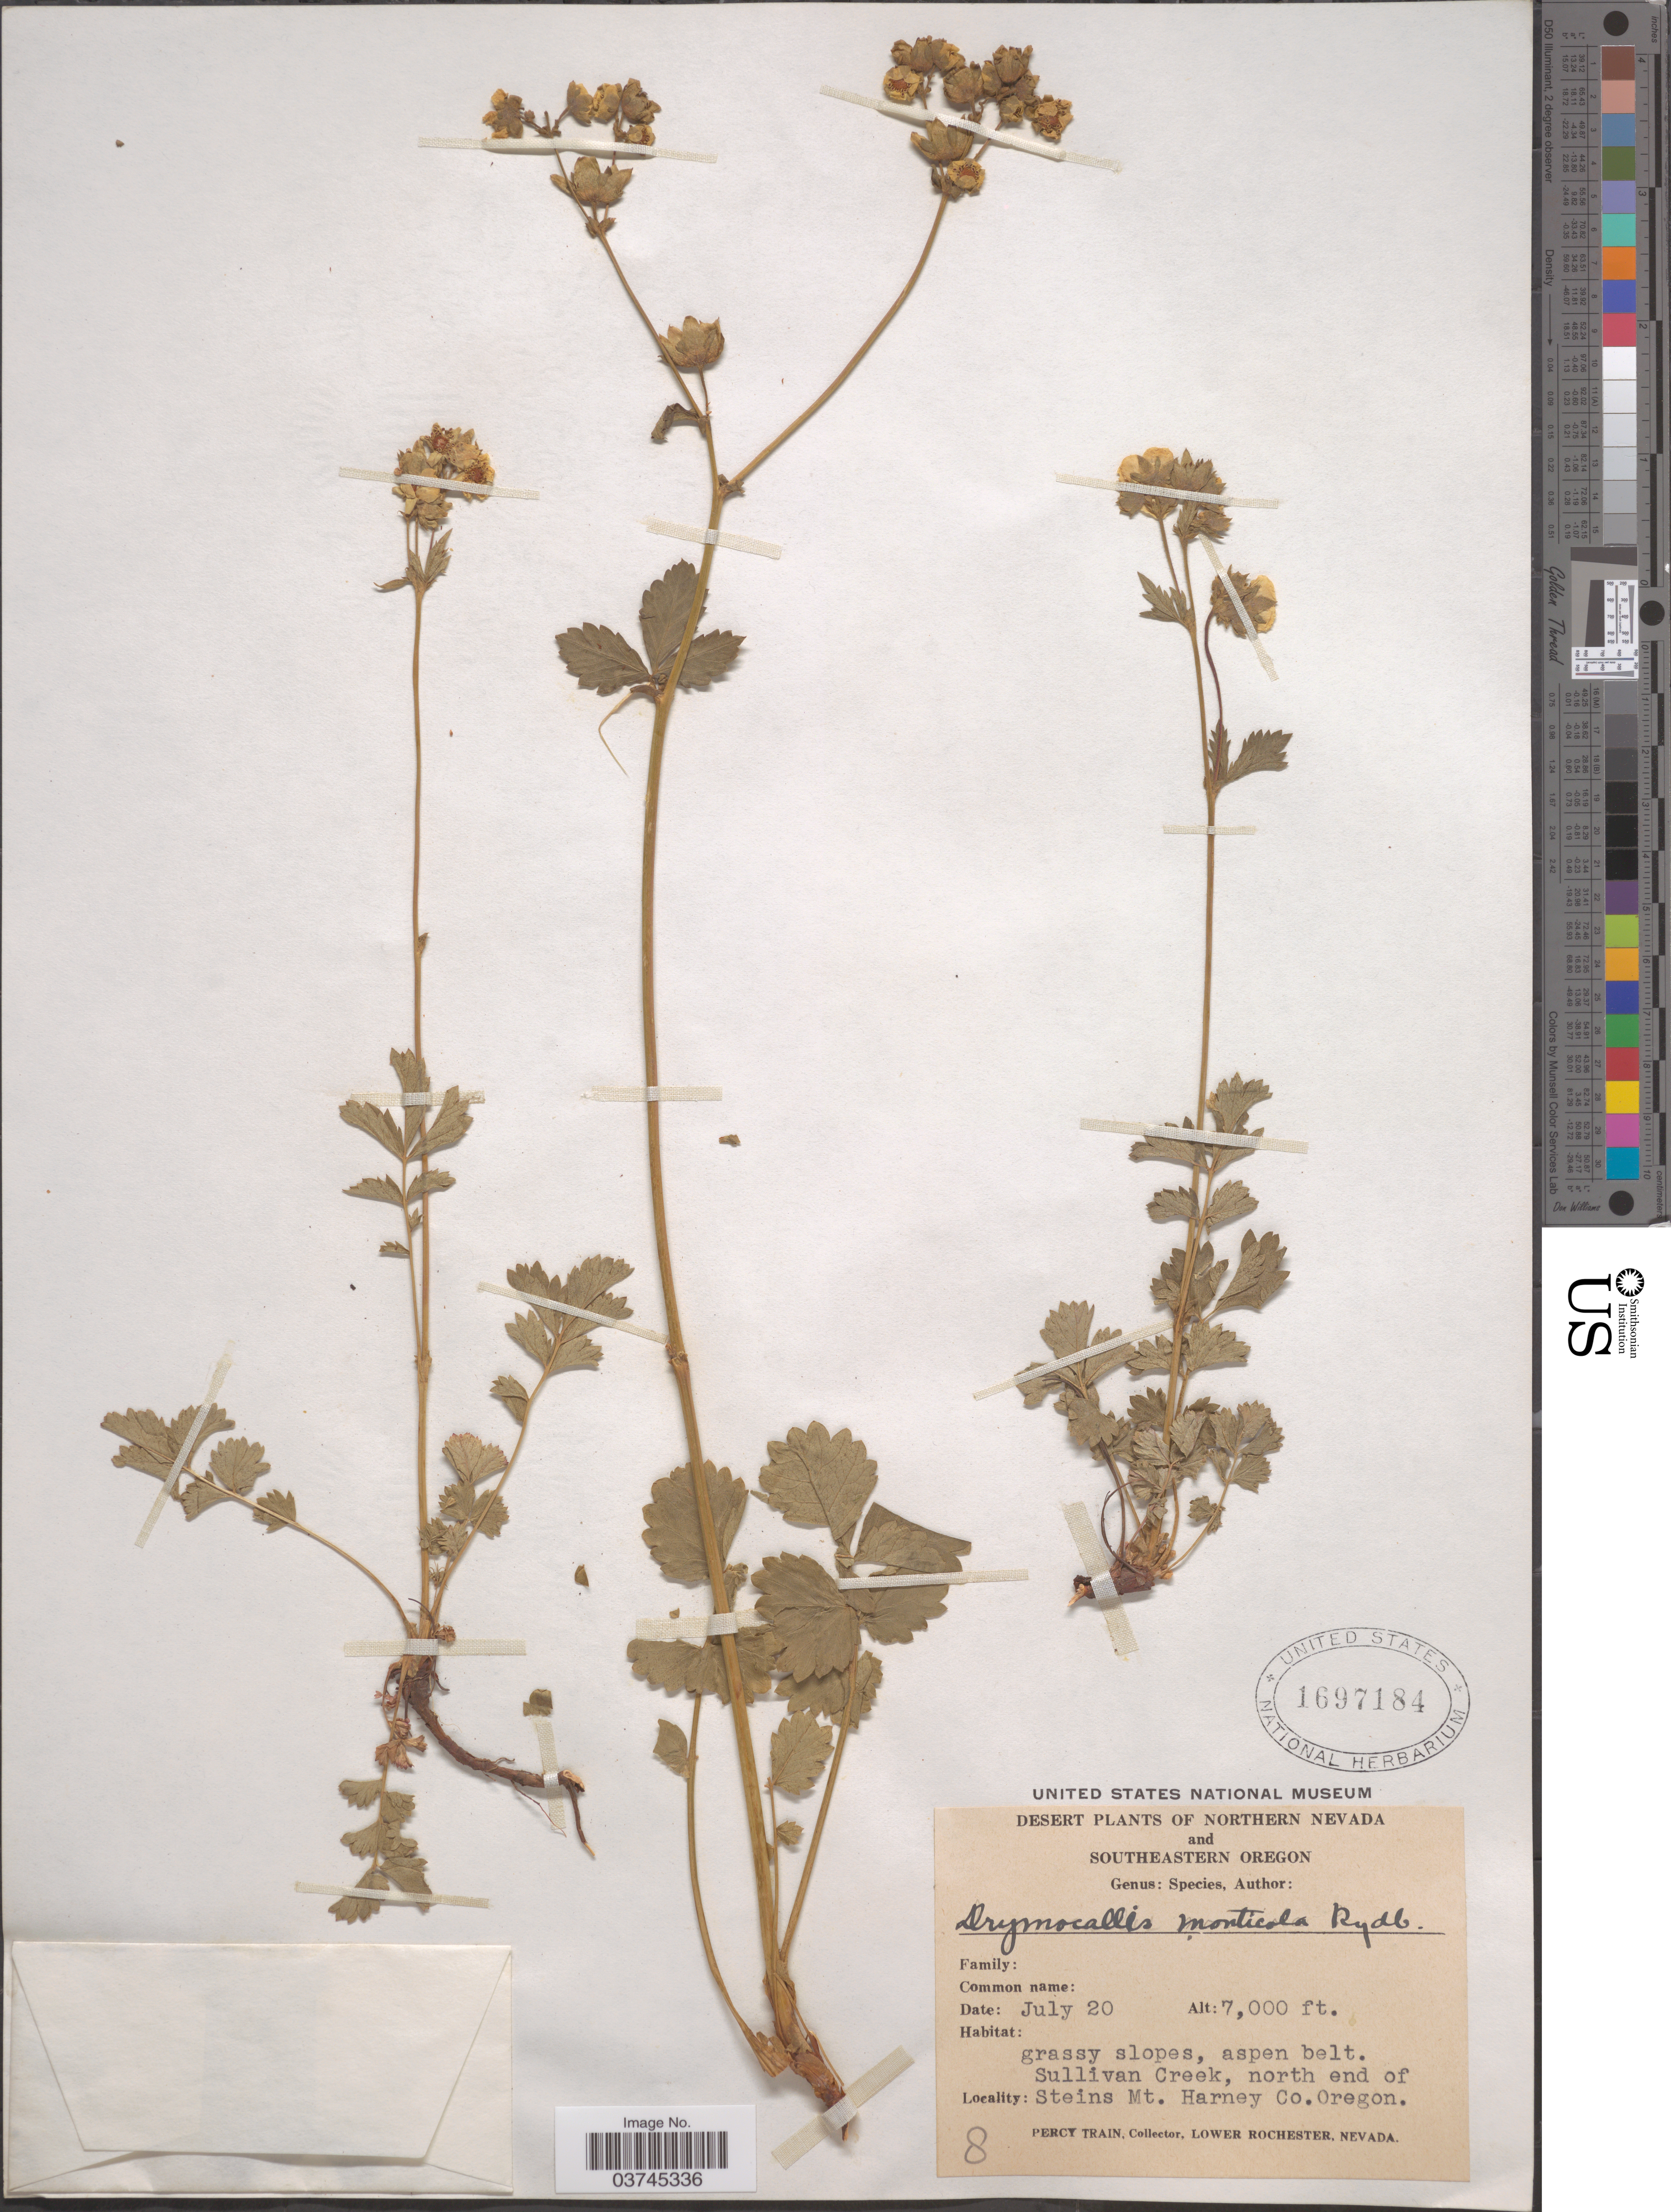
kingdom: Plantae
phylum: Tracheophyta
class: Magnoliopsida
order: Rosales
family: Rosaceae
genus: Drymocallis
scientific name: Drymocallis lactea var. austiniae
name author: (Jeps.) Ertter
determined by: Strong, Mark T., (BOT), Smithsonian Institution - National Museum of Natural History (UNITED STATES)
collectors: P. Train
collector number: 8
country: United States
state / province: Oregon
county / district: Harney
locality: Southeastern Oregon. Aspen belt. Sullivan Creek, north end of Steins Mt. Harney Co.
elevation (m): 2134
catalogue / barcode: US 1697184